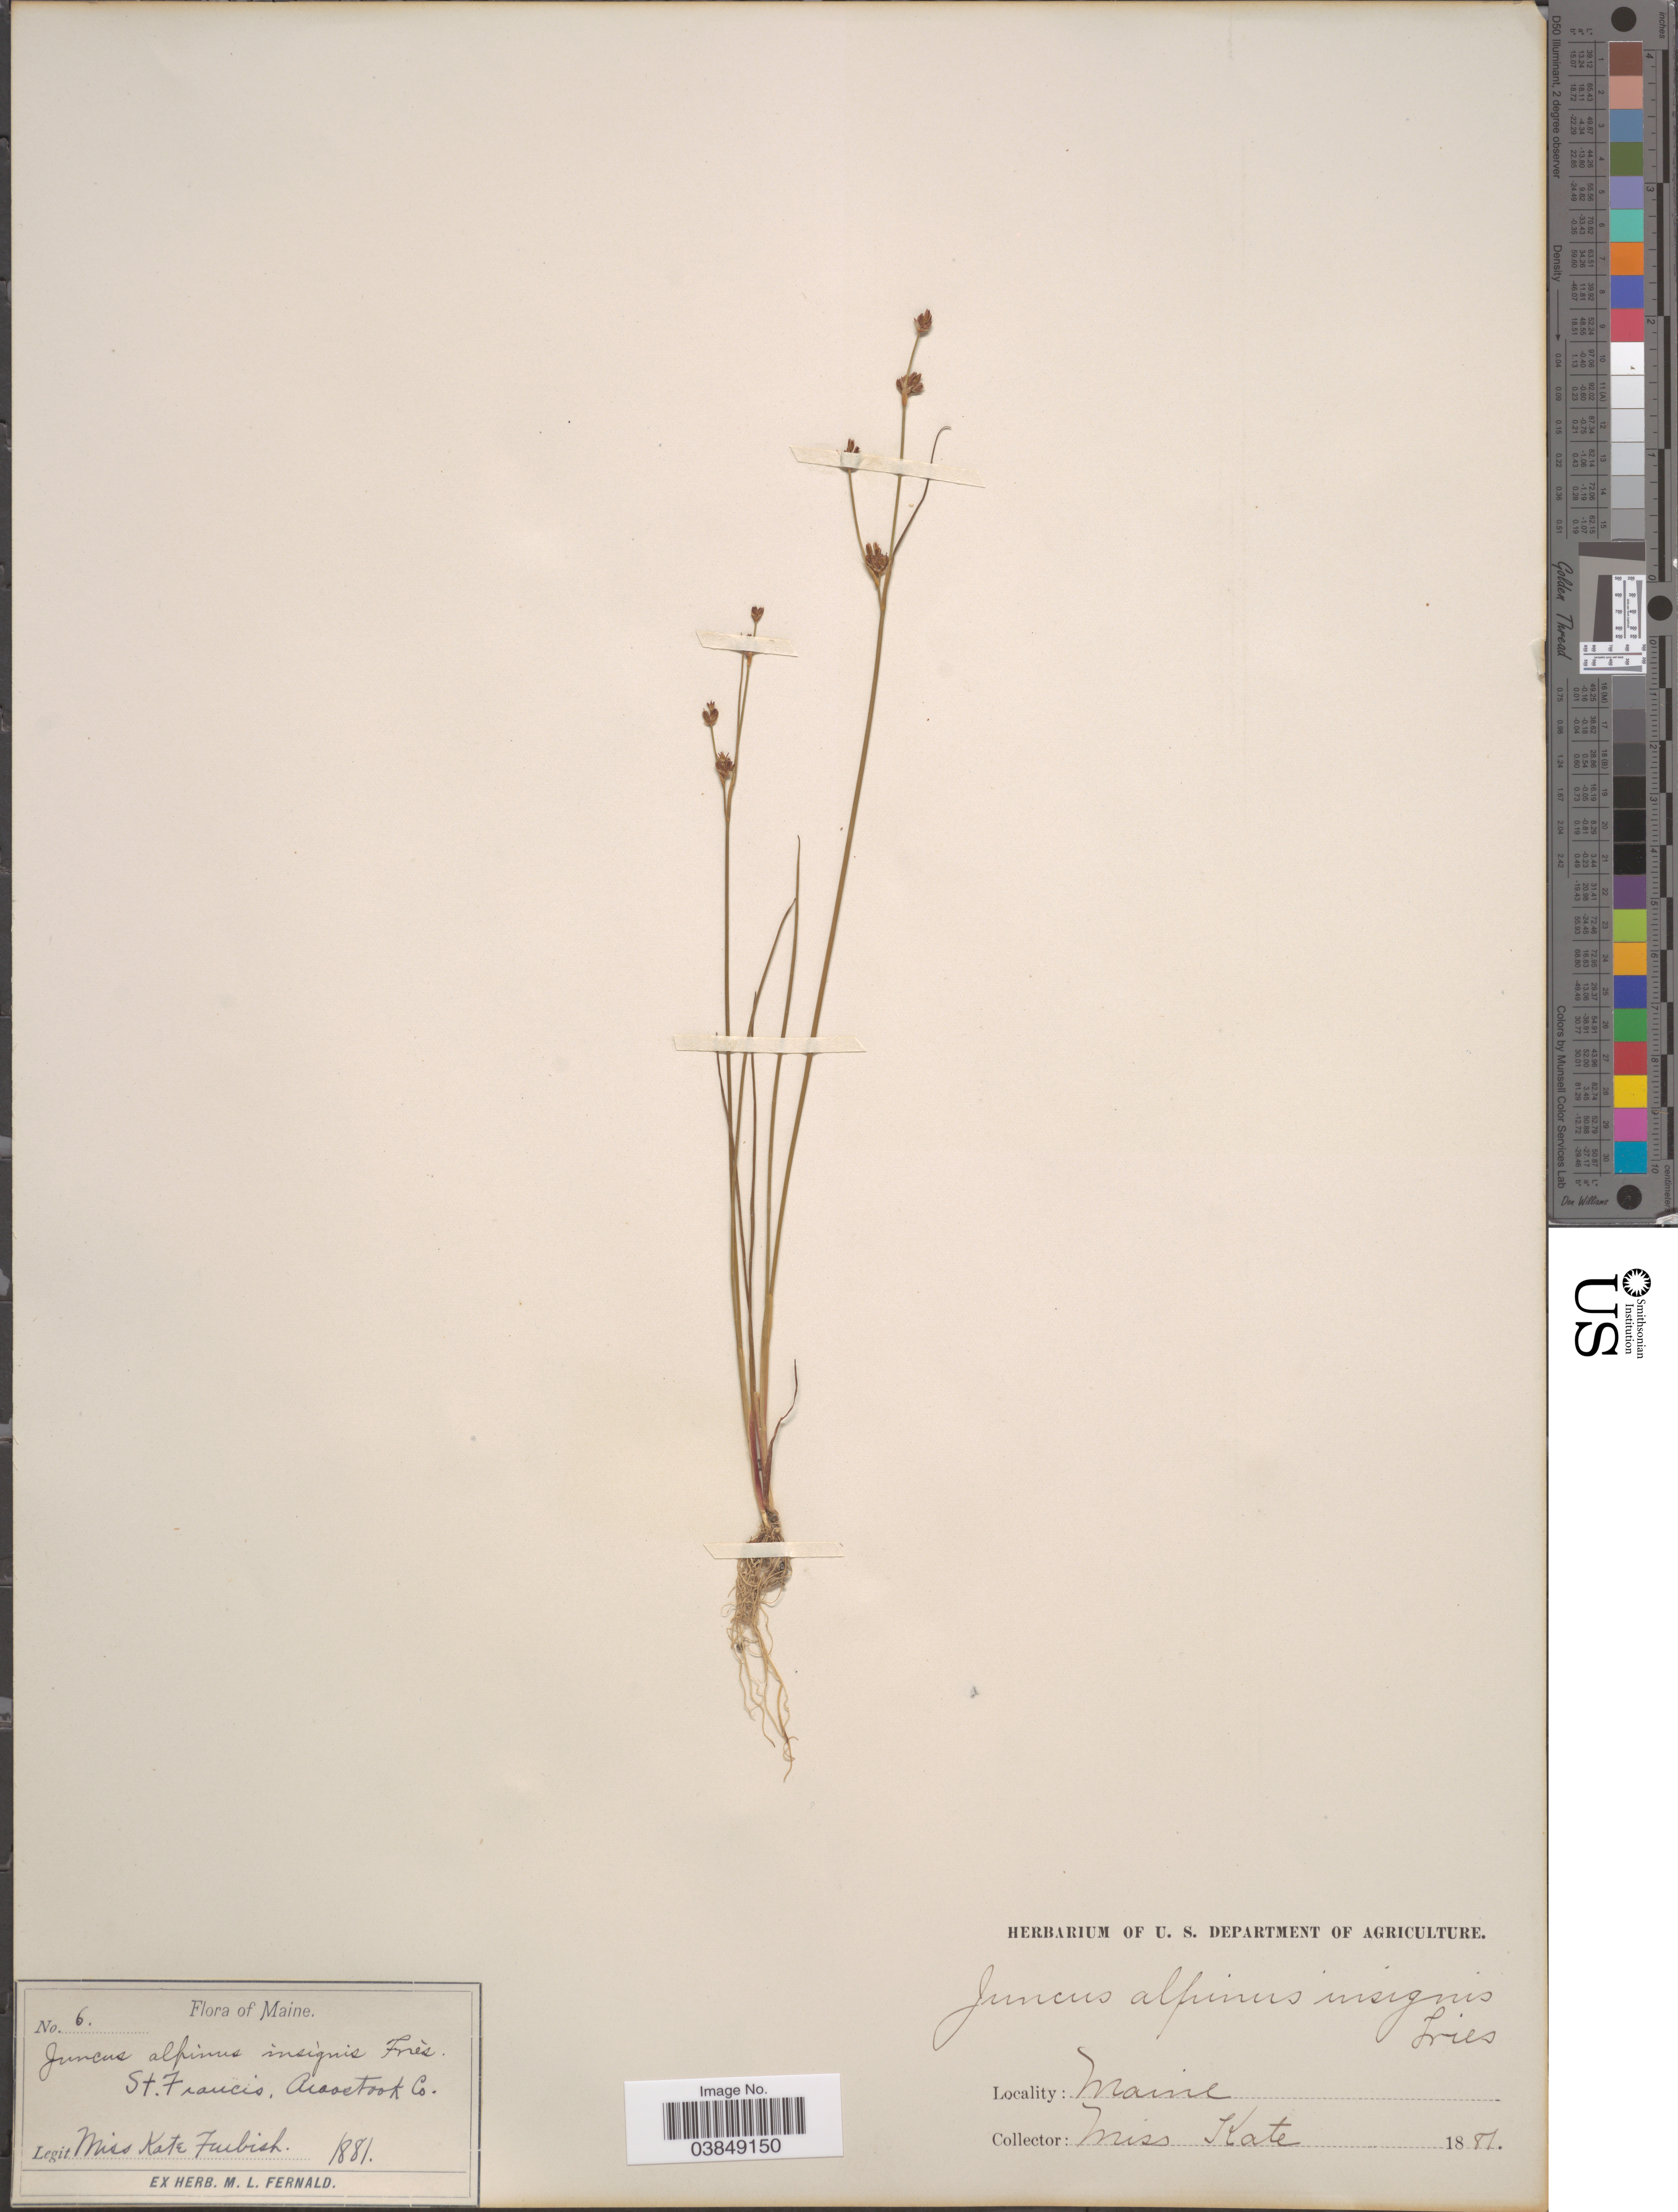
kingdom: Plantae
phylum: Tracheophyta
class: Liliopsida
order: Poales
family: Juncaceae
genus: Juncus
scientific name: Juncus alpinus var. rariflorus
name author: (Hartm.) Hartm.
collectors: K. Furbish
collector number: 6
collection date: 1881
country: United States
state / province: Maine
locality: St. Francis. Aroostook Co.